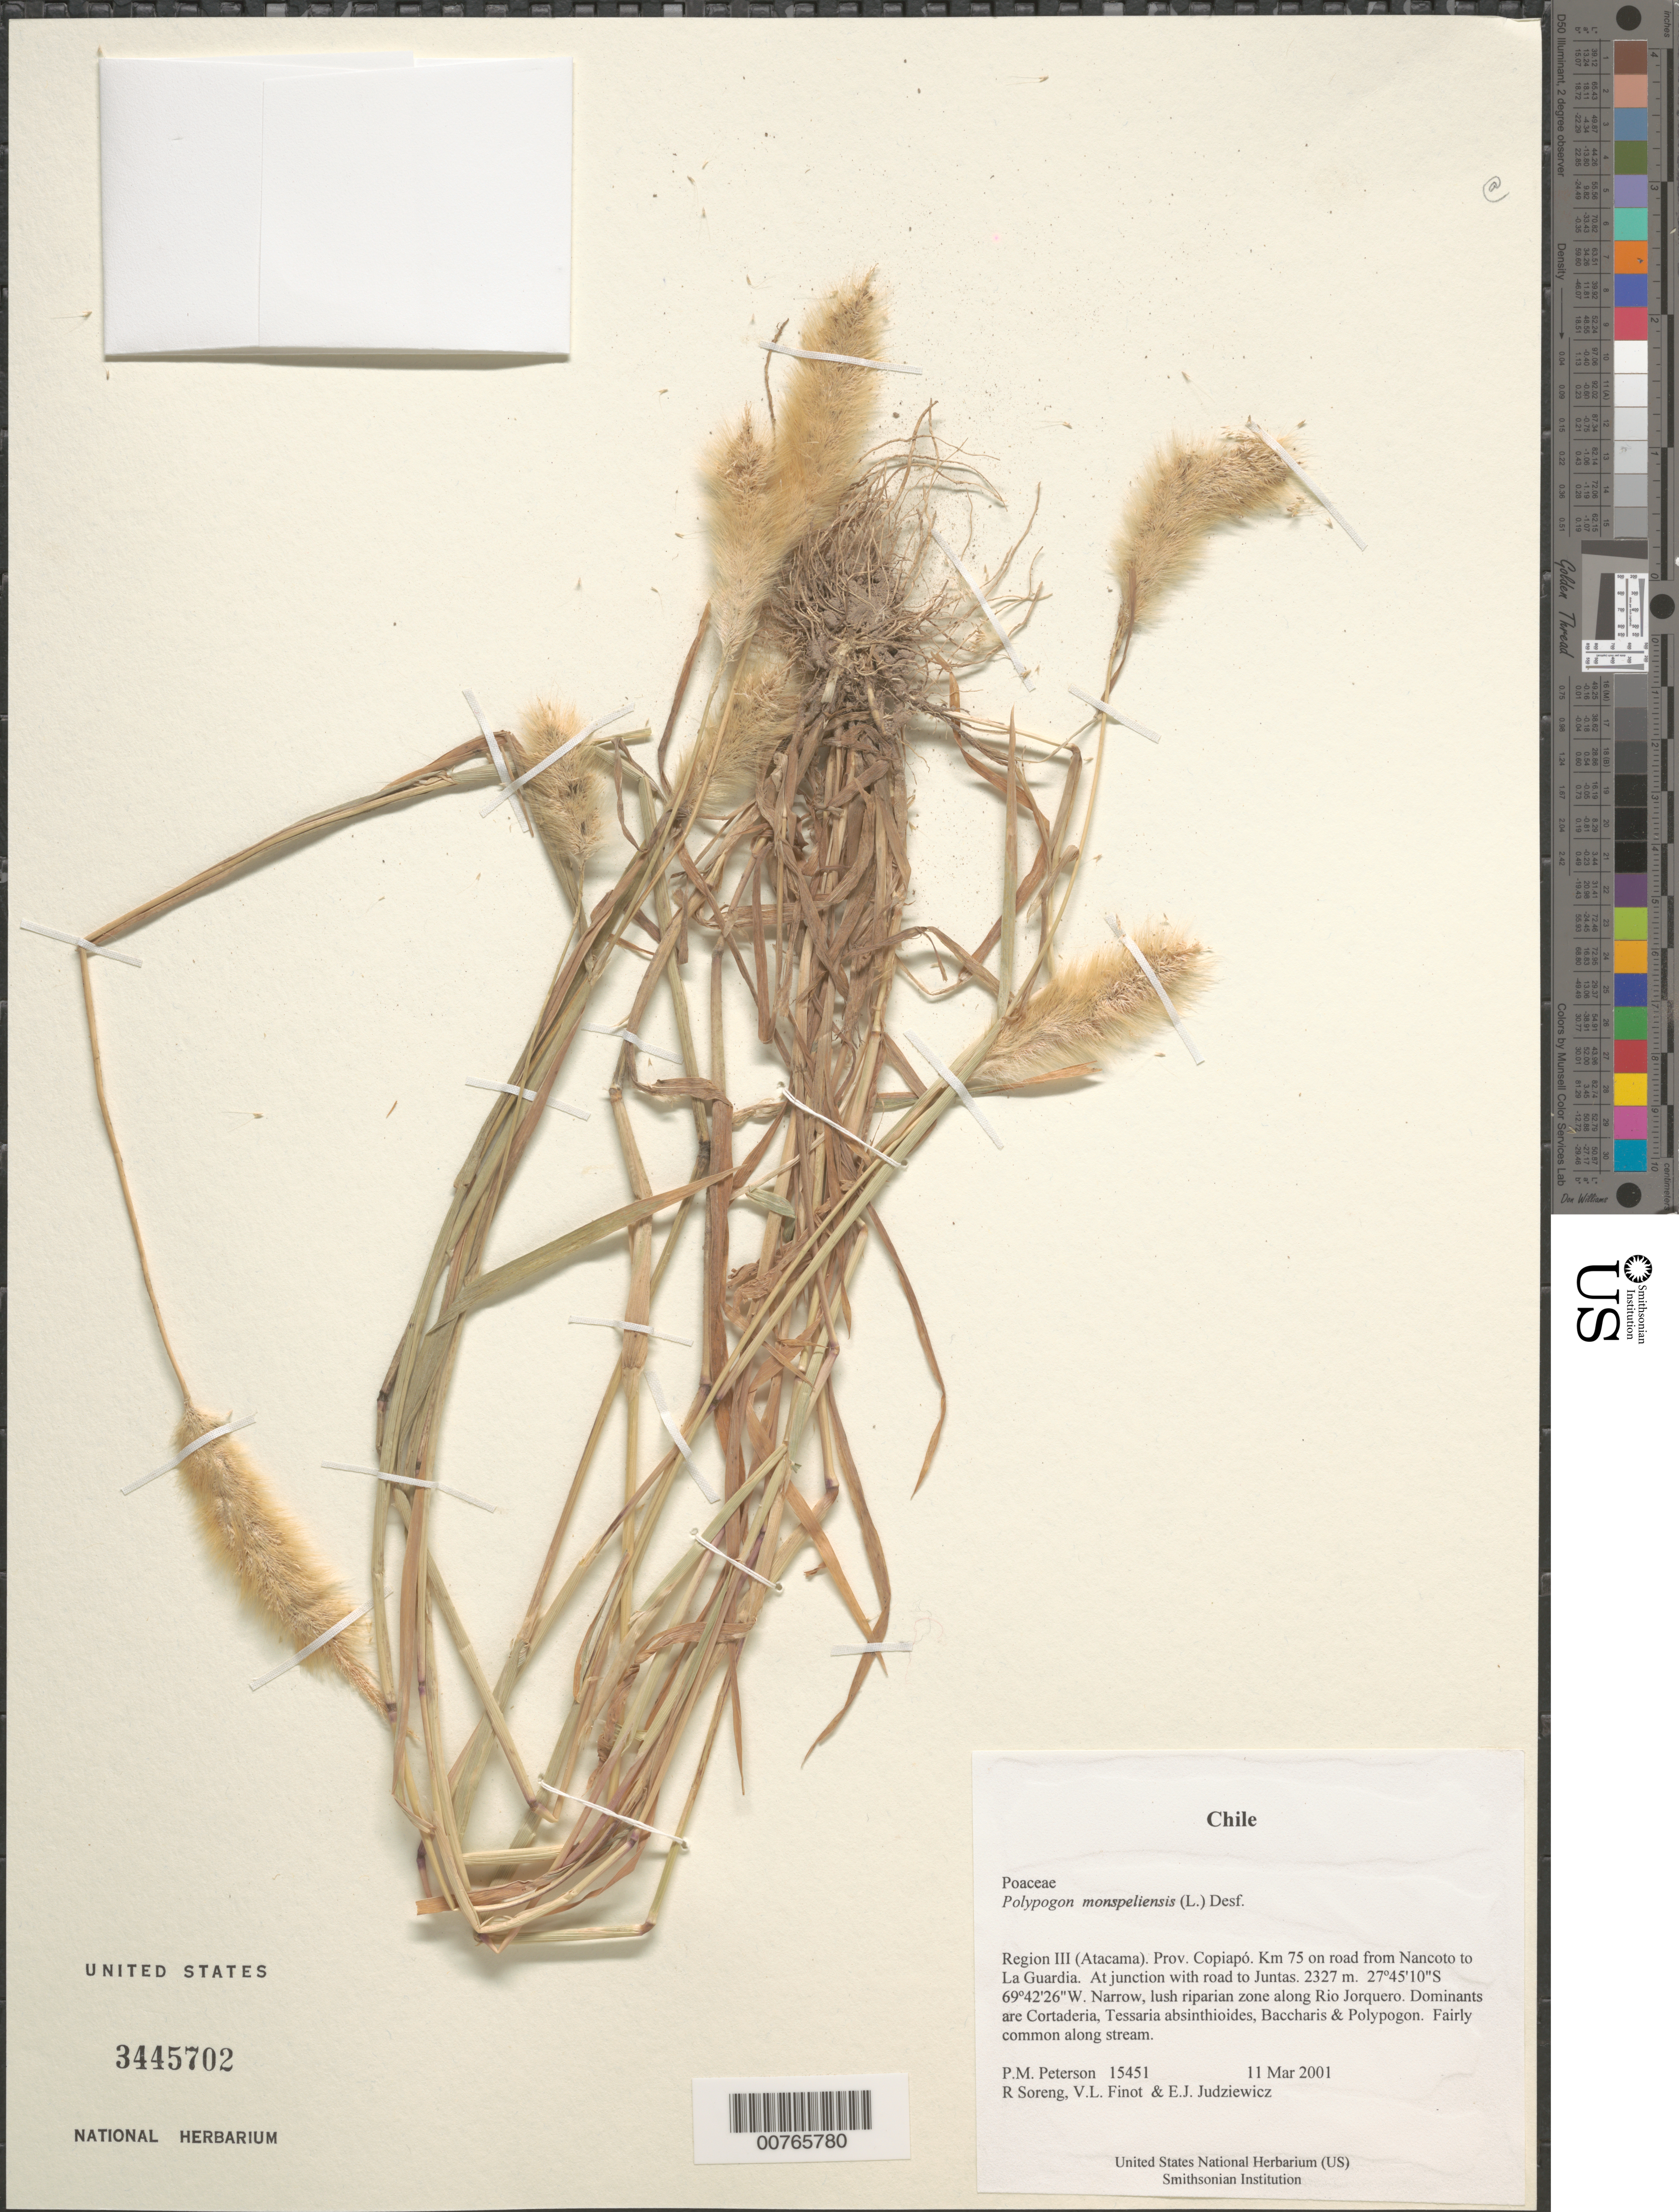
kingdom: Plantae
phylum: Tracheophyta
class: Liliopsida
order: Poales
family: Poaceae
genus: Polypogon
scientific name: Polypogon monspeliensis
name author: (L.) Desf.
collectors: P. M. Peterson, R. J. Soreng, V. Finot & E. J. Judziewicz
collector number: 15451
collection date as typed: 11 Mar 2001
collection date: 2001-03-11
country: Chile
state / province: Atacama (III)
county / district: Copiapó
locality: Km 75 on road from Nancoto to La Guardia. At junction with road to Juntas.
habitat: Narrow, lush riparian zone along Rio Jorquero.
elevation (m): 2327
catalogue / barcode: US 3445702